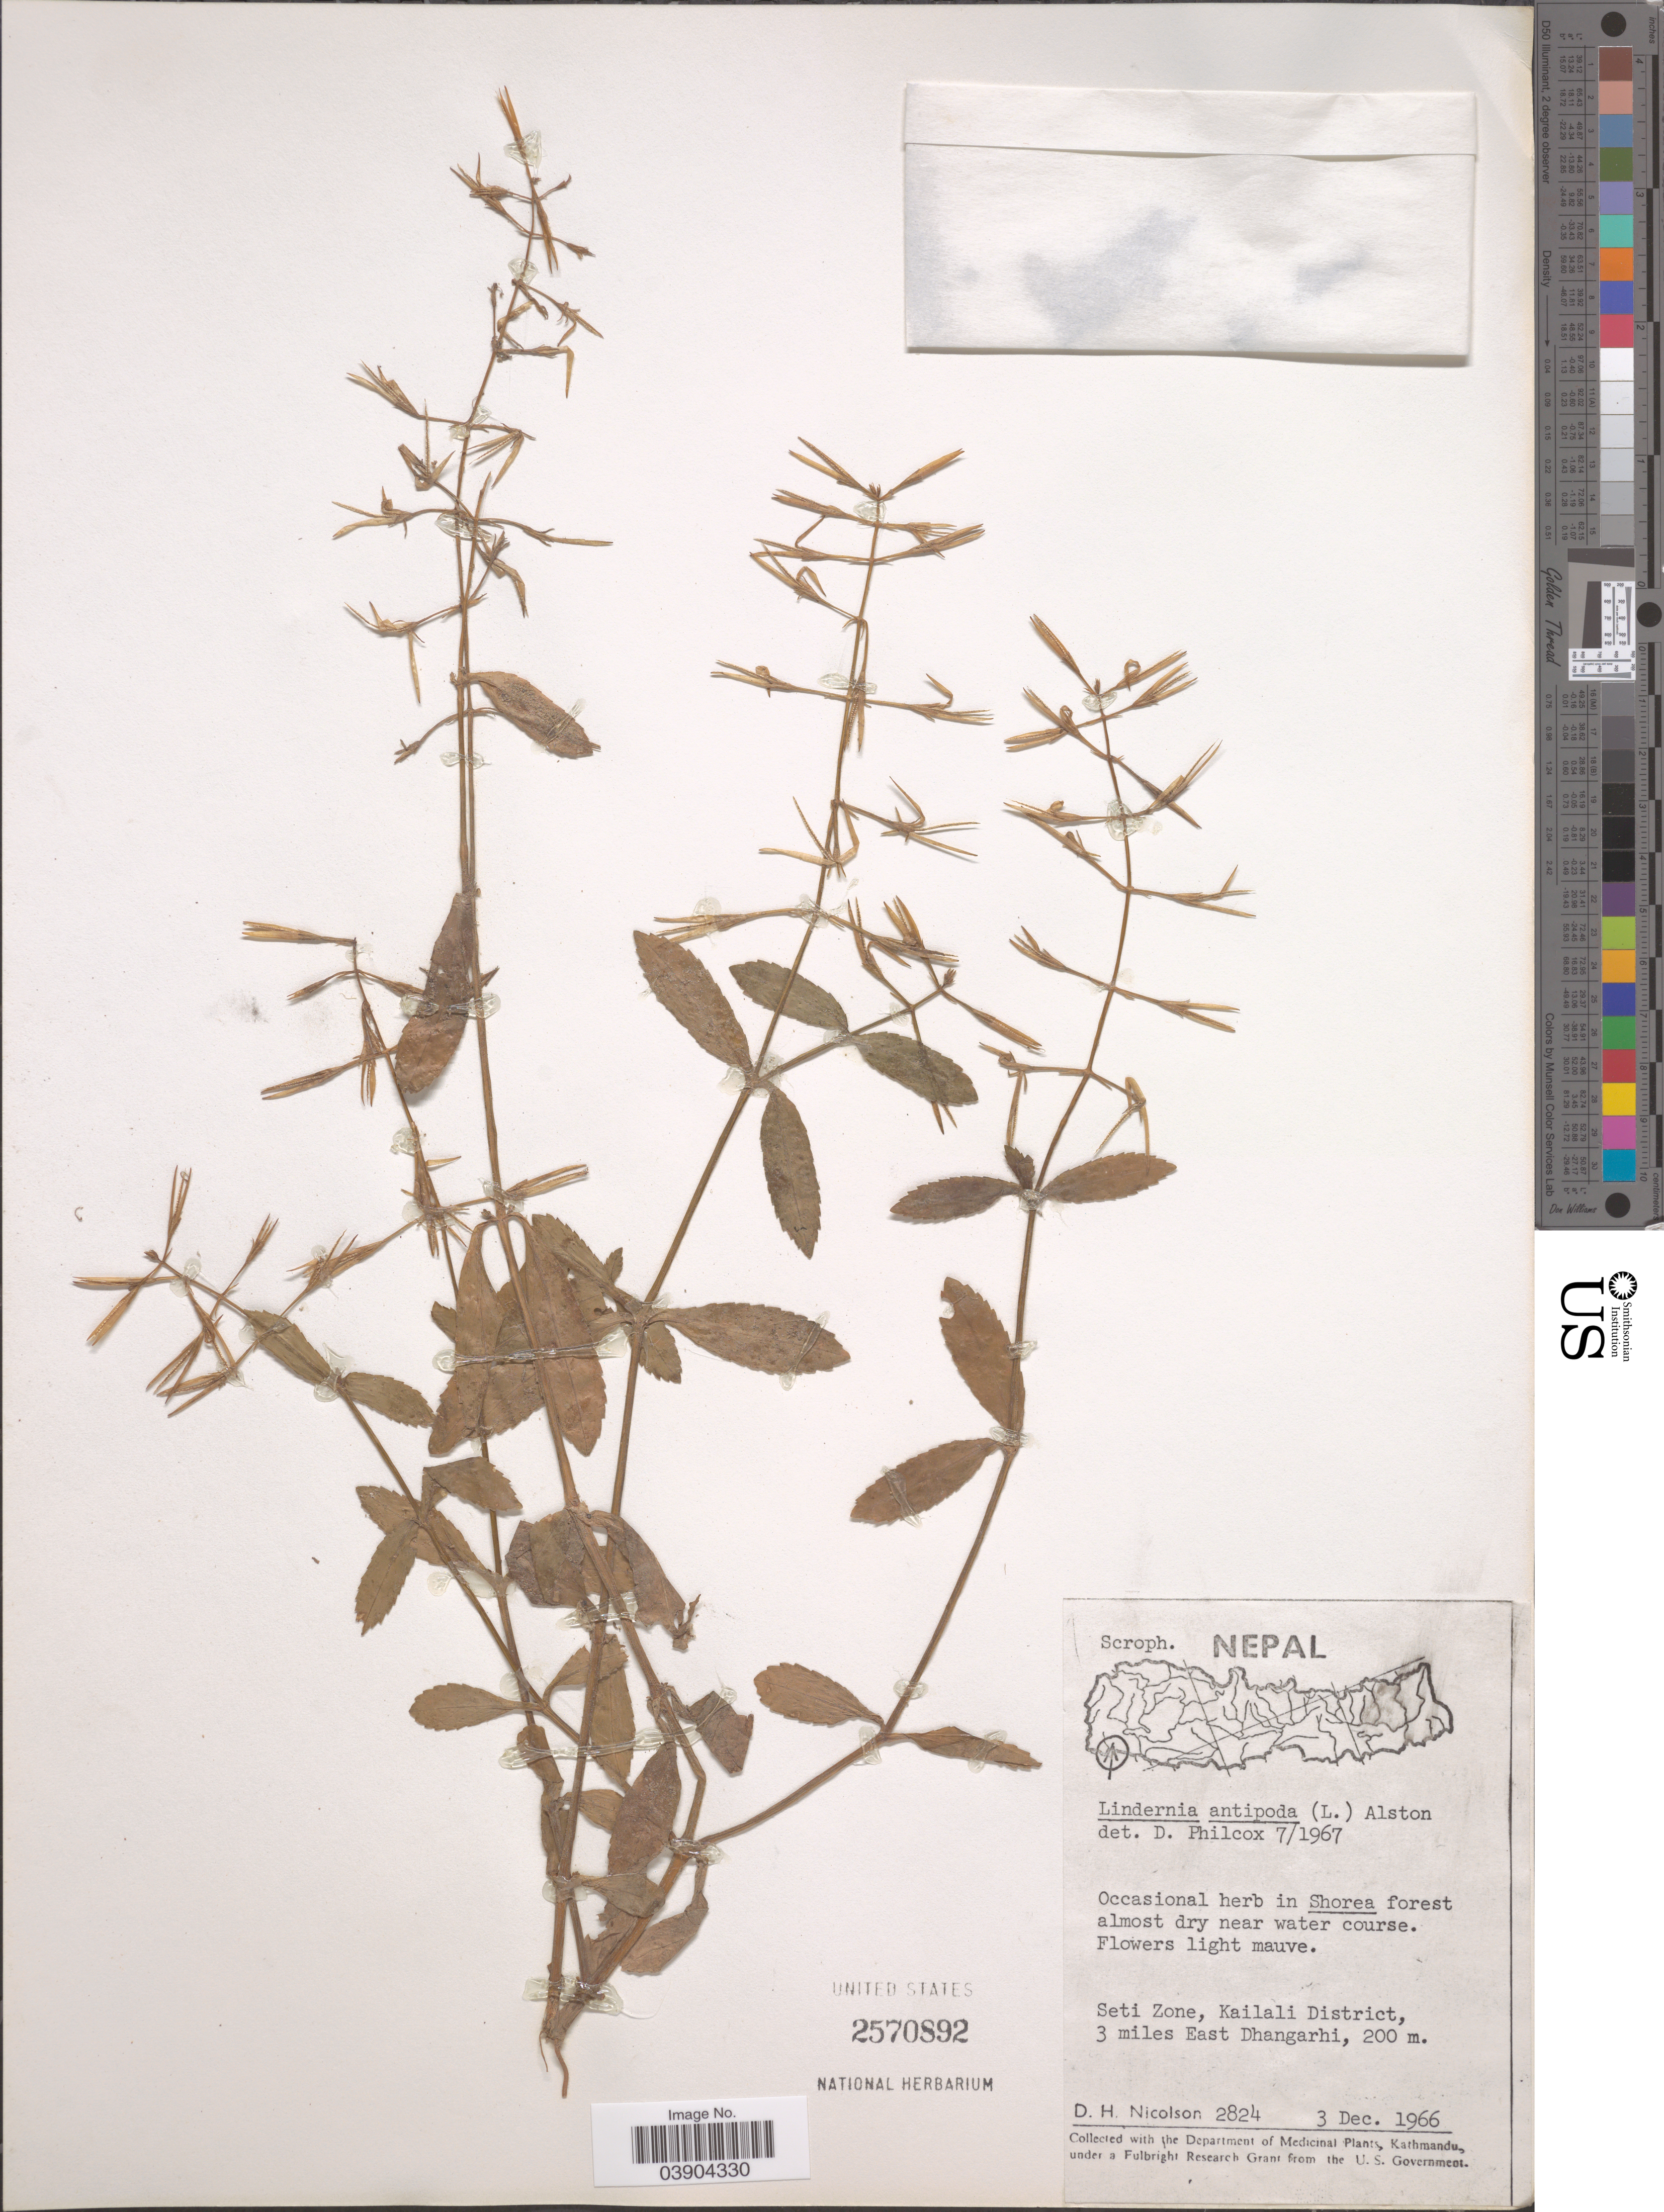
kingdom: Plantae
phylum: Tracheophyta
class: Magnoliopsida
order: Lamiales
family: Linderniaceae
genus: Lindernia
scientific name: Lindernia antipoda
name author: (L.) Alston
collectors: D. H. Nicolson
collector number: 2824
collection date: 1966-12-03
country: Nepal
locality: Seti Zone, Kailali District, 3 miles East Dhangarhi.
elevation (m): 200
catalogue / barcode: US 2570892